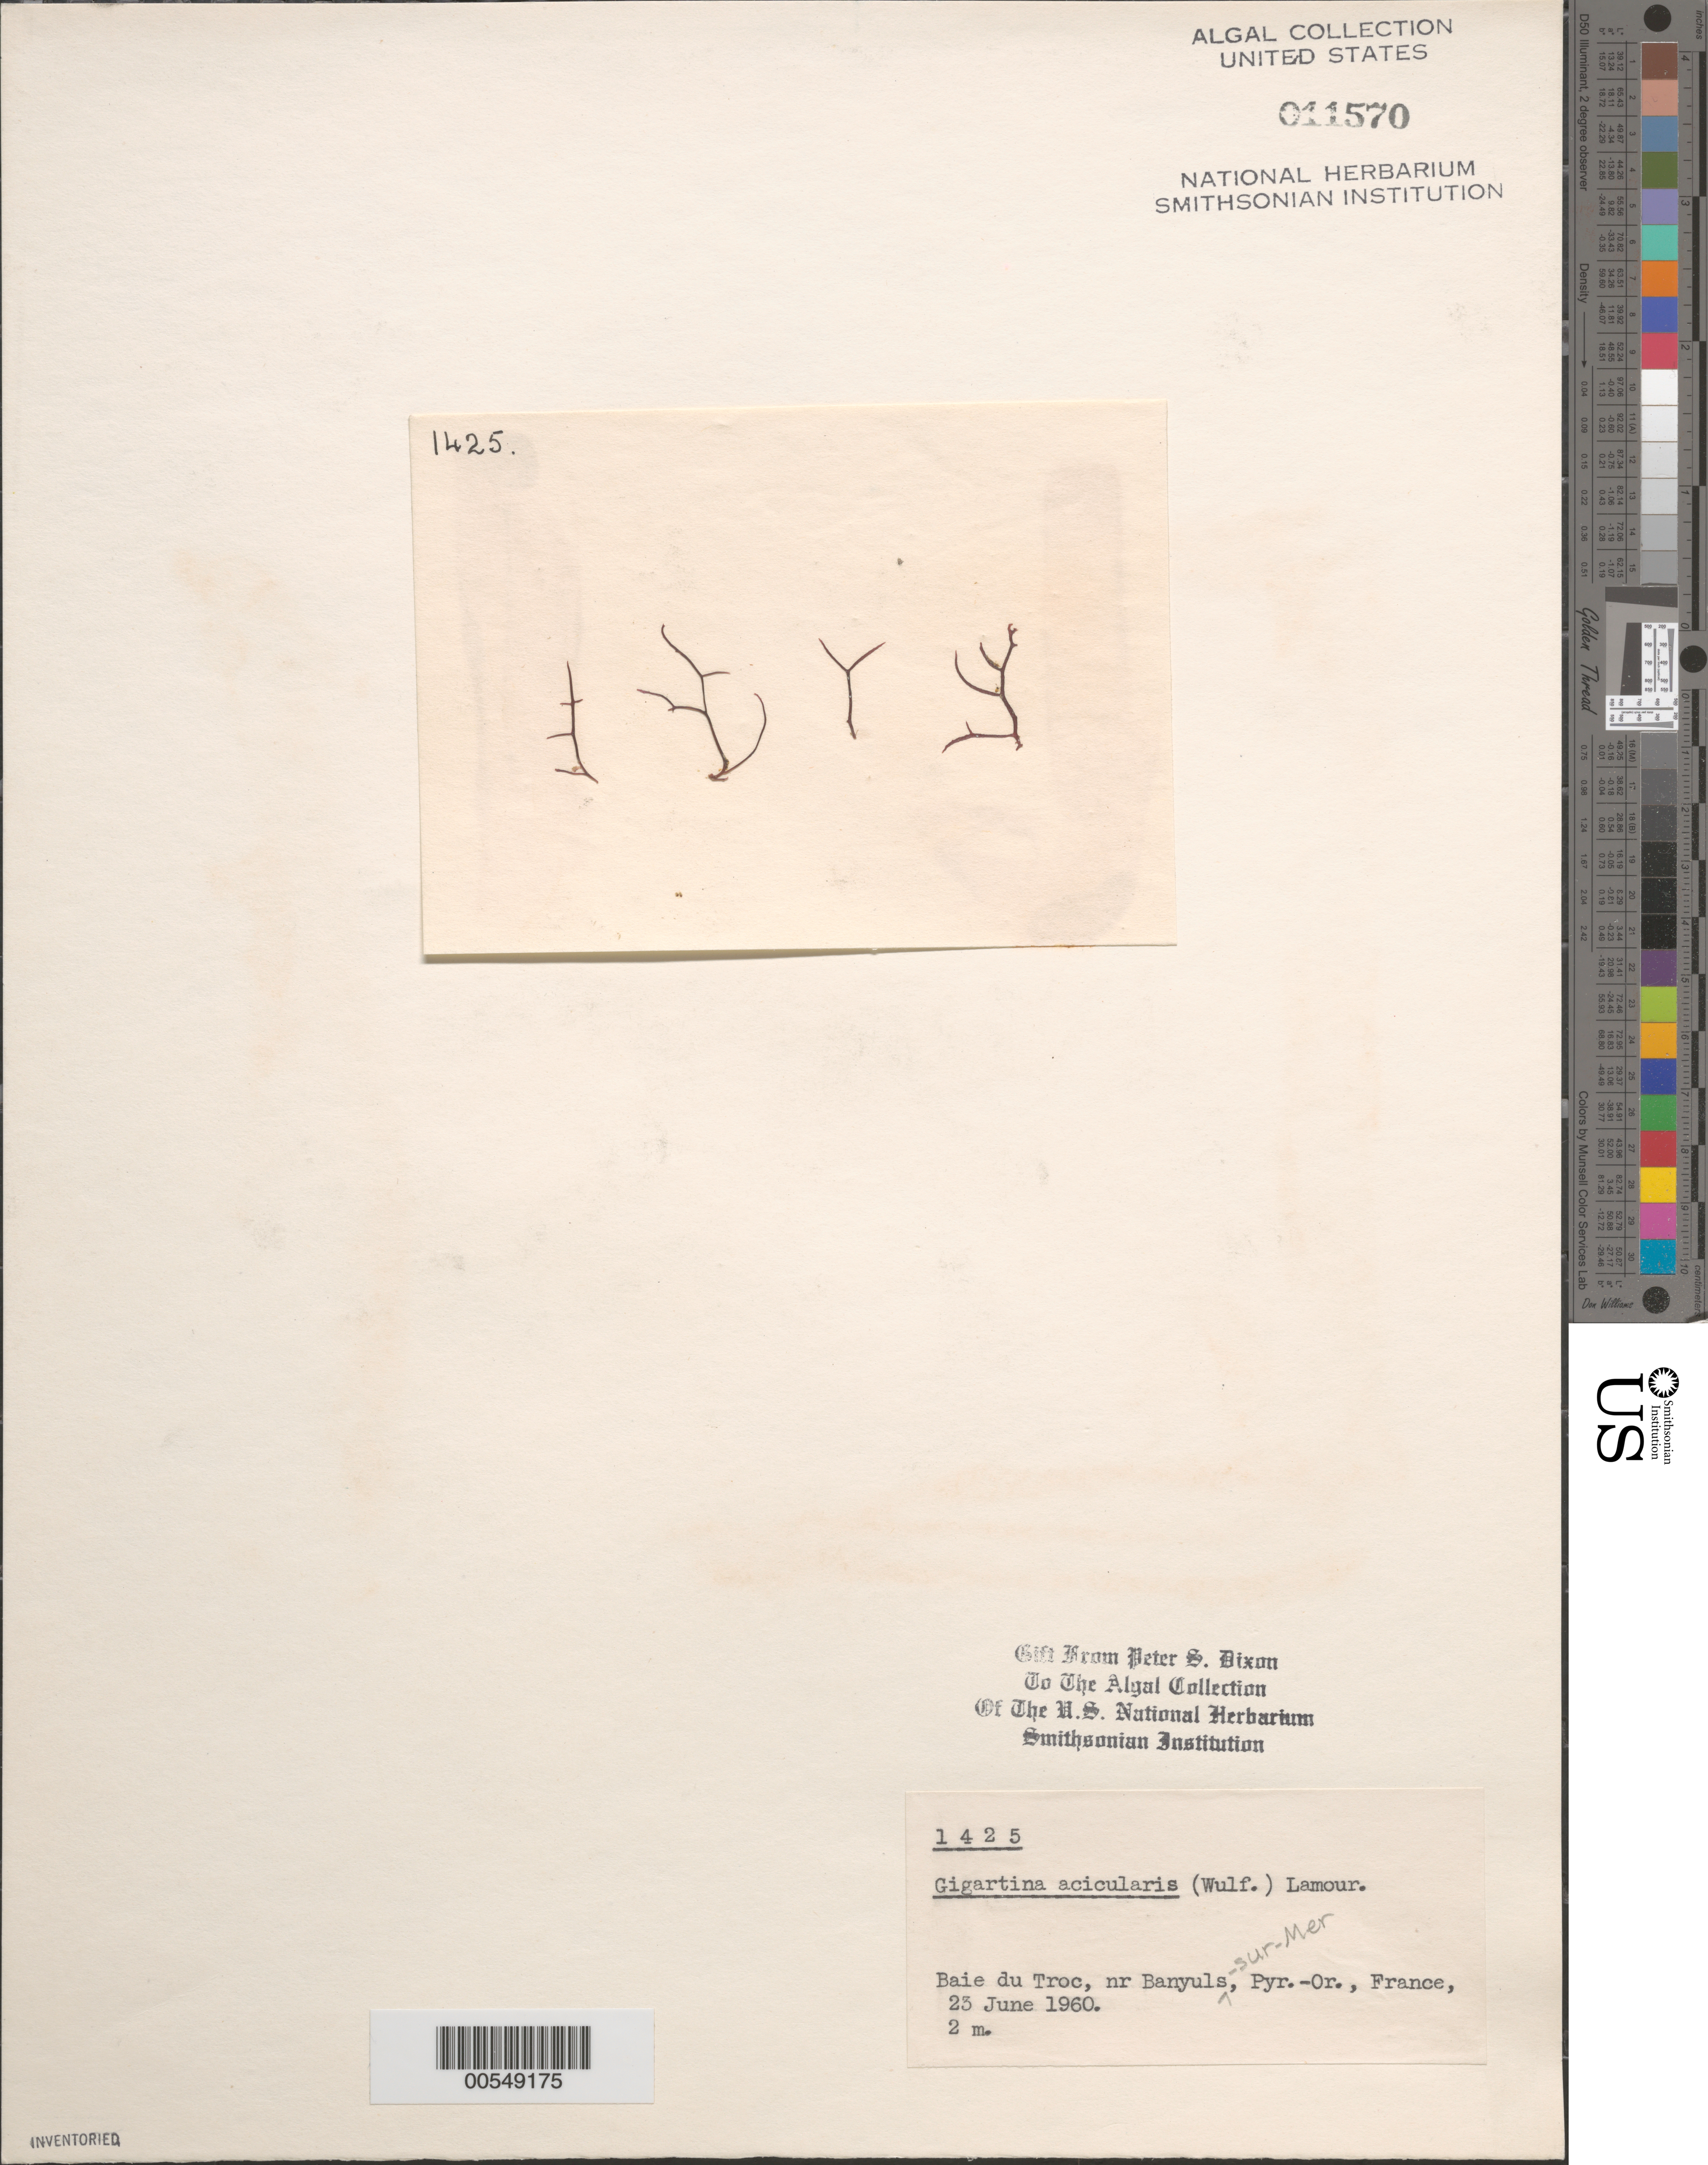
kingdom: Plantae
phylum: Rhodophyta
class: Florideophyceae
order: Gigartinales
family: Gigartinaceae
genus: Chondracanthus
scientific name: Chondracanthus acicularis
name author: (Roth) Fredericq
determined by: Algae name updating Project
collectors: P. S. Dixon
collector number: PSD 1425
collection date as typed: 23 Jun 1960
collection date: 1960-06-23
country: France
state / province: Occitanie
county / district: Pyrénées-Orientales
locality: Baie du Troc, near Banyuls-sur-Mer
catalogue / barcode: US 11570